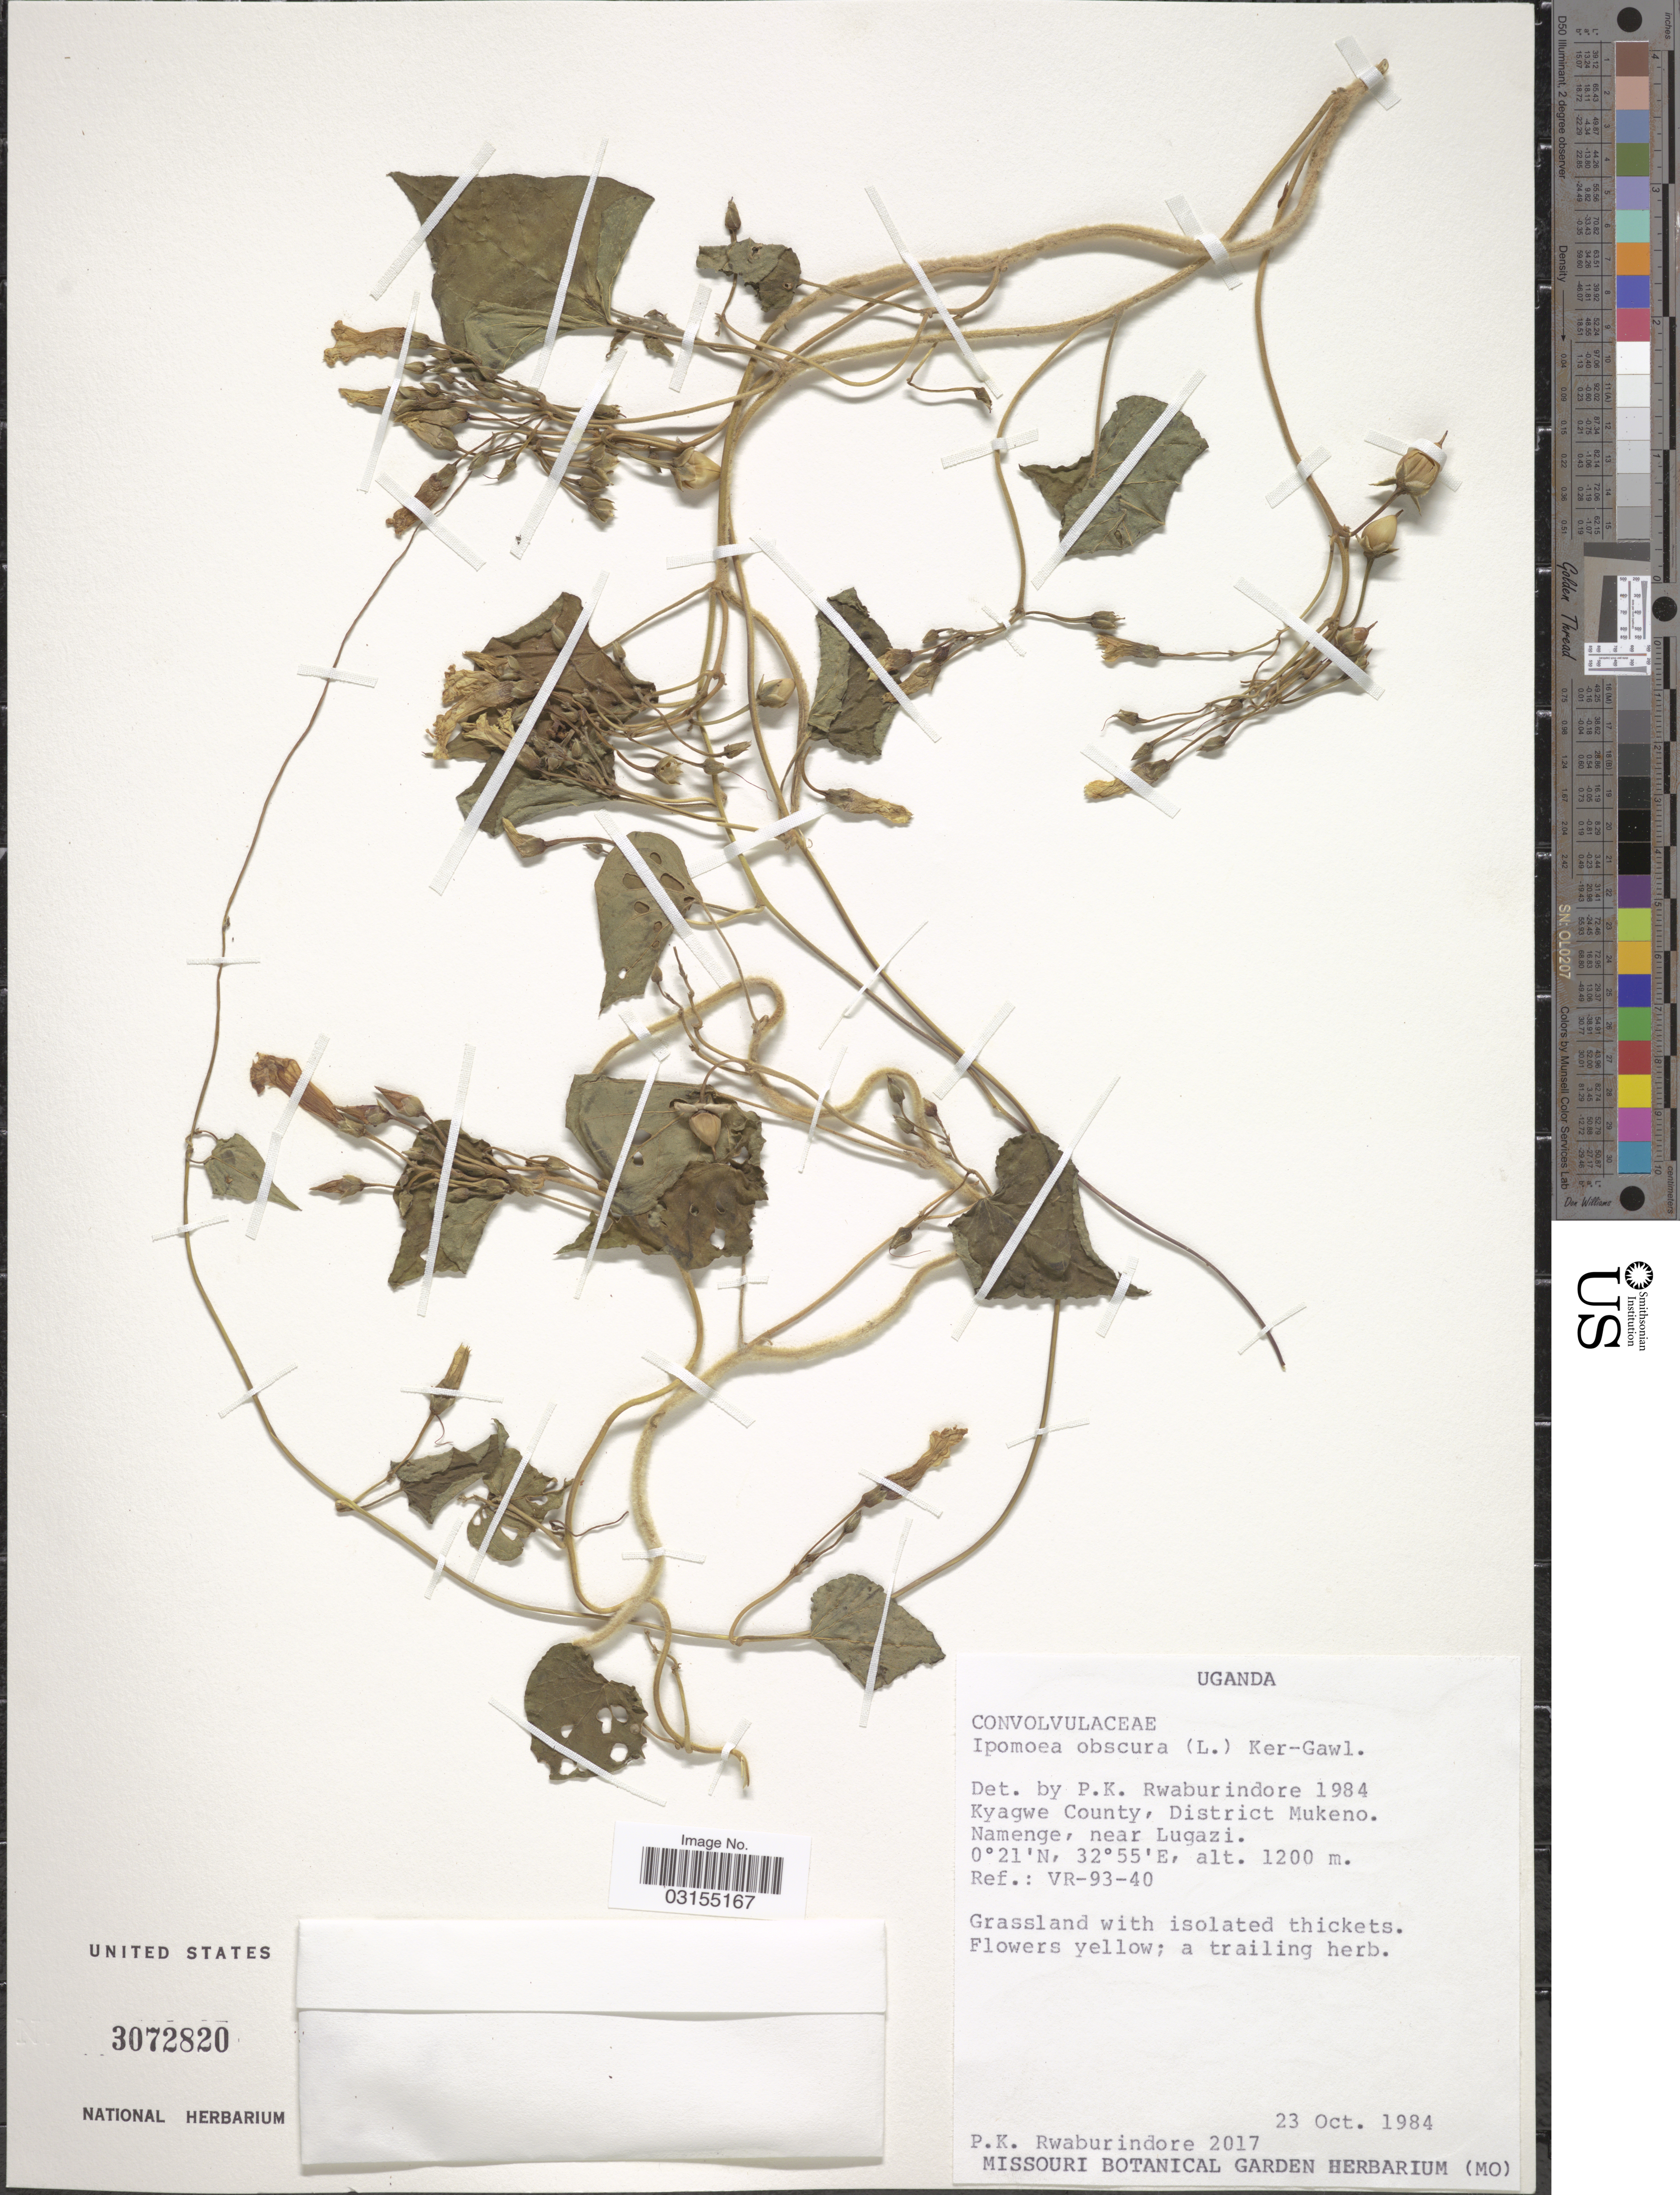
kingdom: Plantae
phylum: Tracheophyta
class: Magnoliopsida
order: Solanales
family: Convolvulaceae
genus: Ipomoea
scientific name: Ipomoea obscura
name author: (L.) Ker Gawl.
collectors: P. Rwaburindore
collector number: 2017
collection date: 1984-10-23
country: Uganda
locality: Kyagwe County, District Mukeno. Namenge, near Lugazi. Ref.: VR-93-40.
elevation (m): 1200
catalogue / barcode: US 3072820